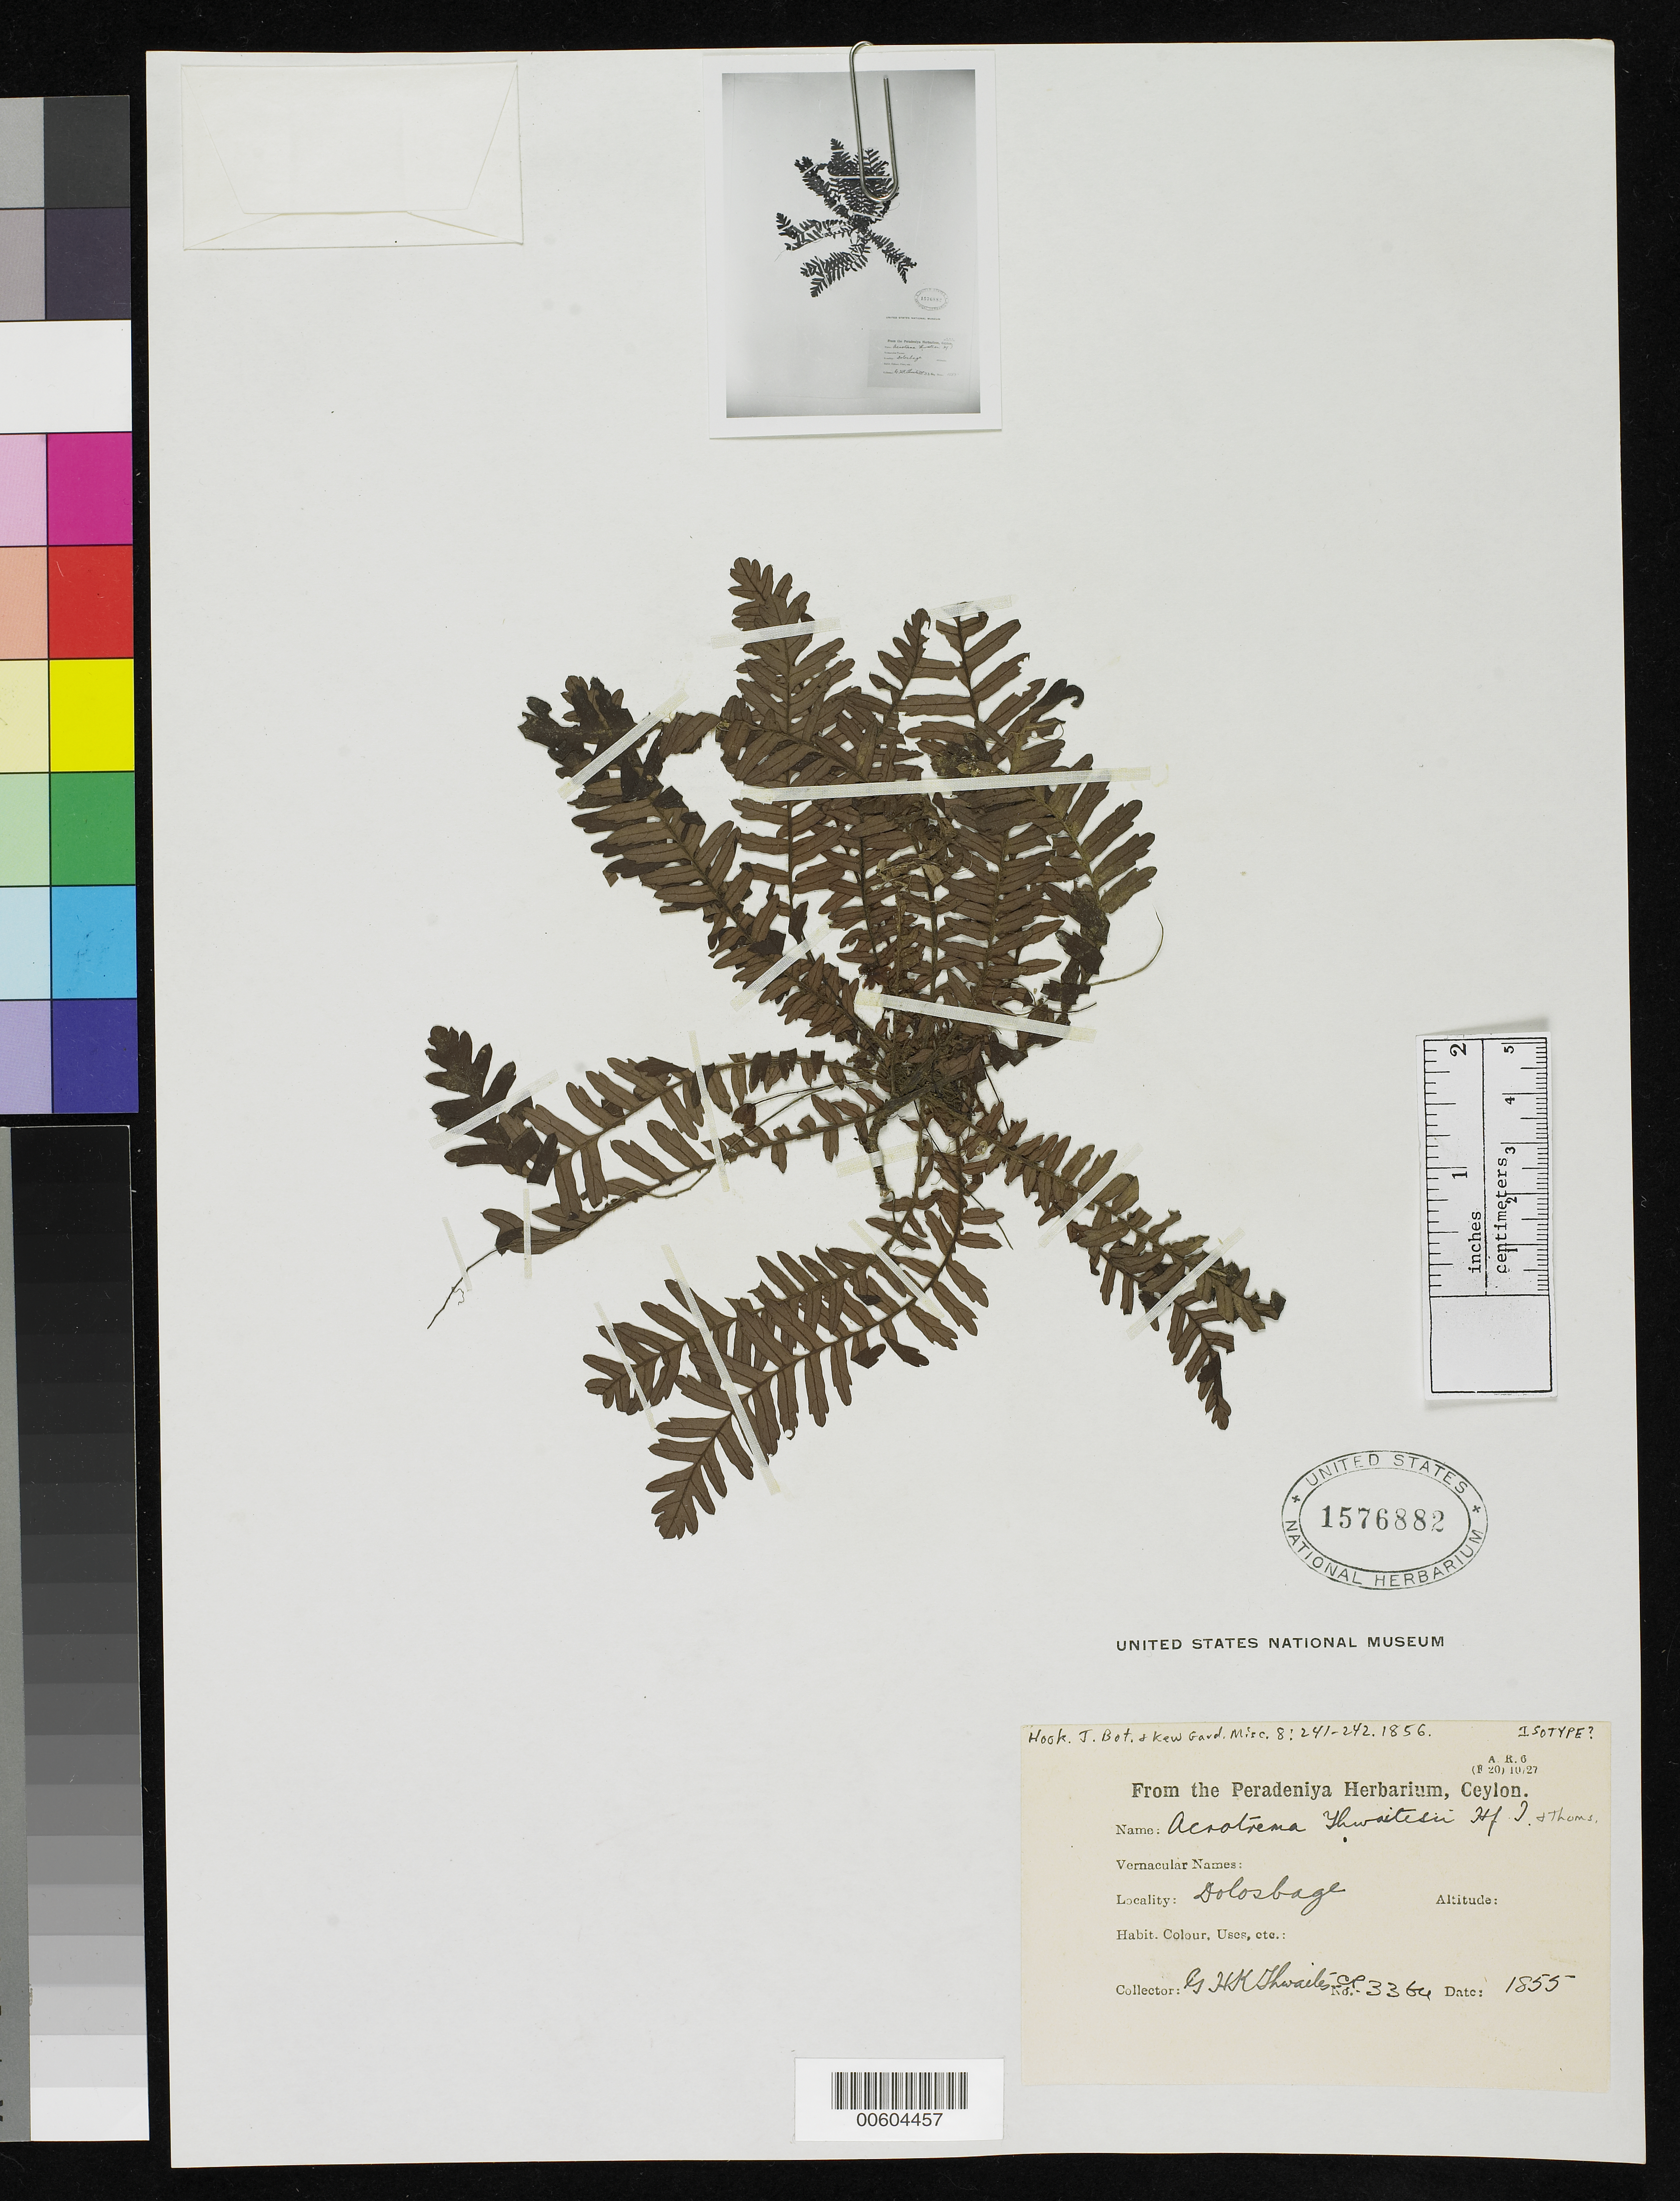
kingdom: Plantae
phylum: Tracheophyta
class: Magnoliopsida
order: Dilleniales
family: Dilleniaceae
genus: Acrotrema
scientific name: Acrotrema thwaitesii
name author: Hook. f. & Thomson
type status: Possible Isotype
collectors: G. H. K. Thwaites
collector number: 336?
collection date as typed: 1855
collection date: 1855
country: Sri Lanka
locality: Dolosbage.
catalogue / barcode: US 1576882